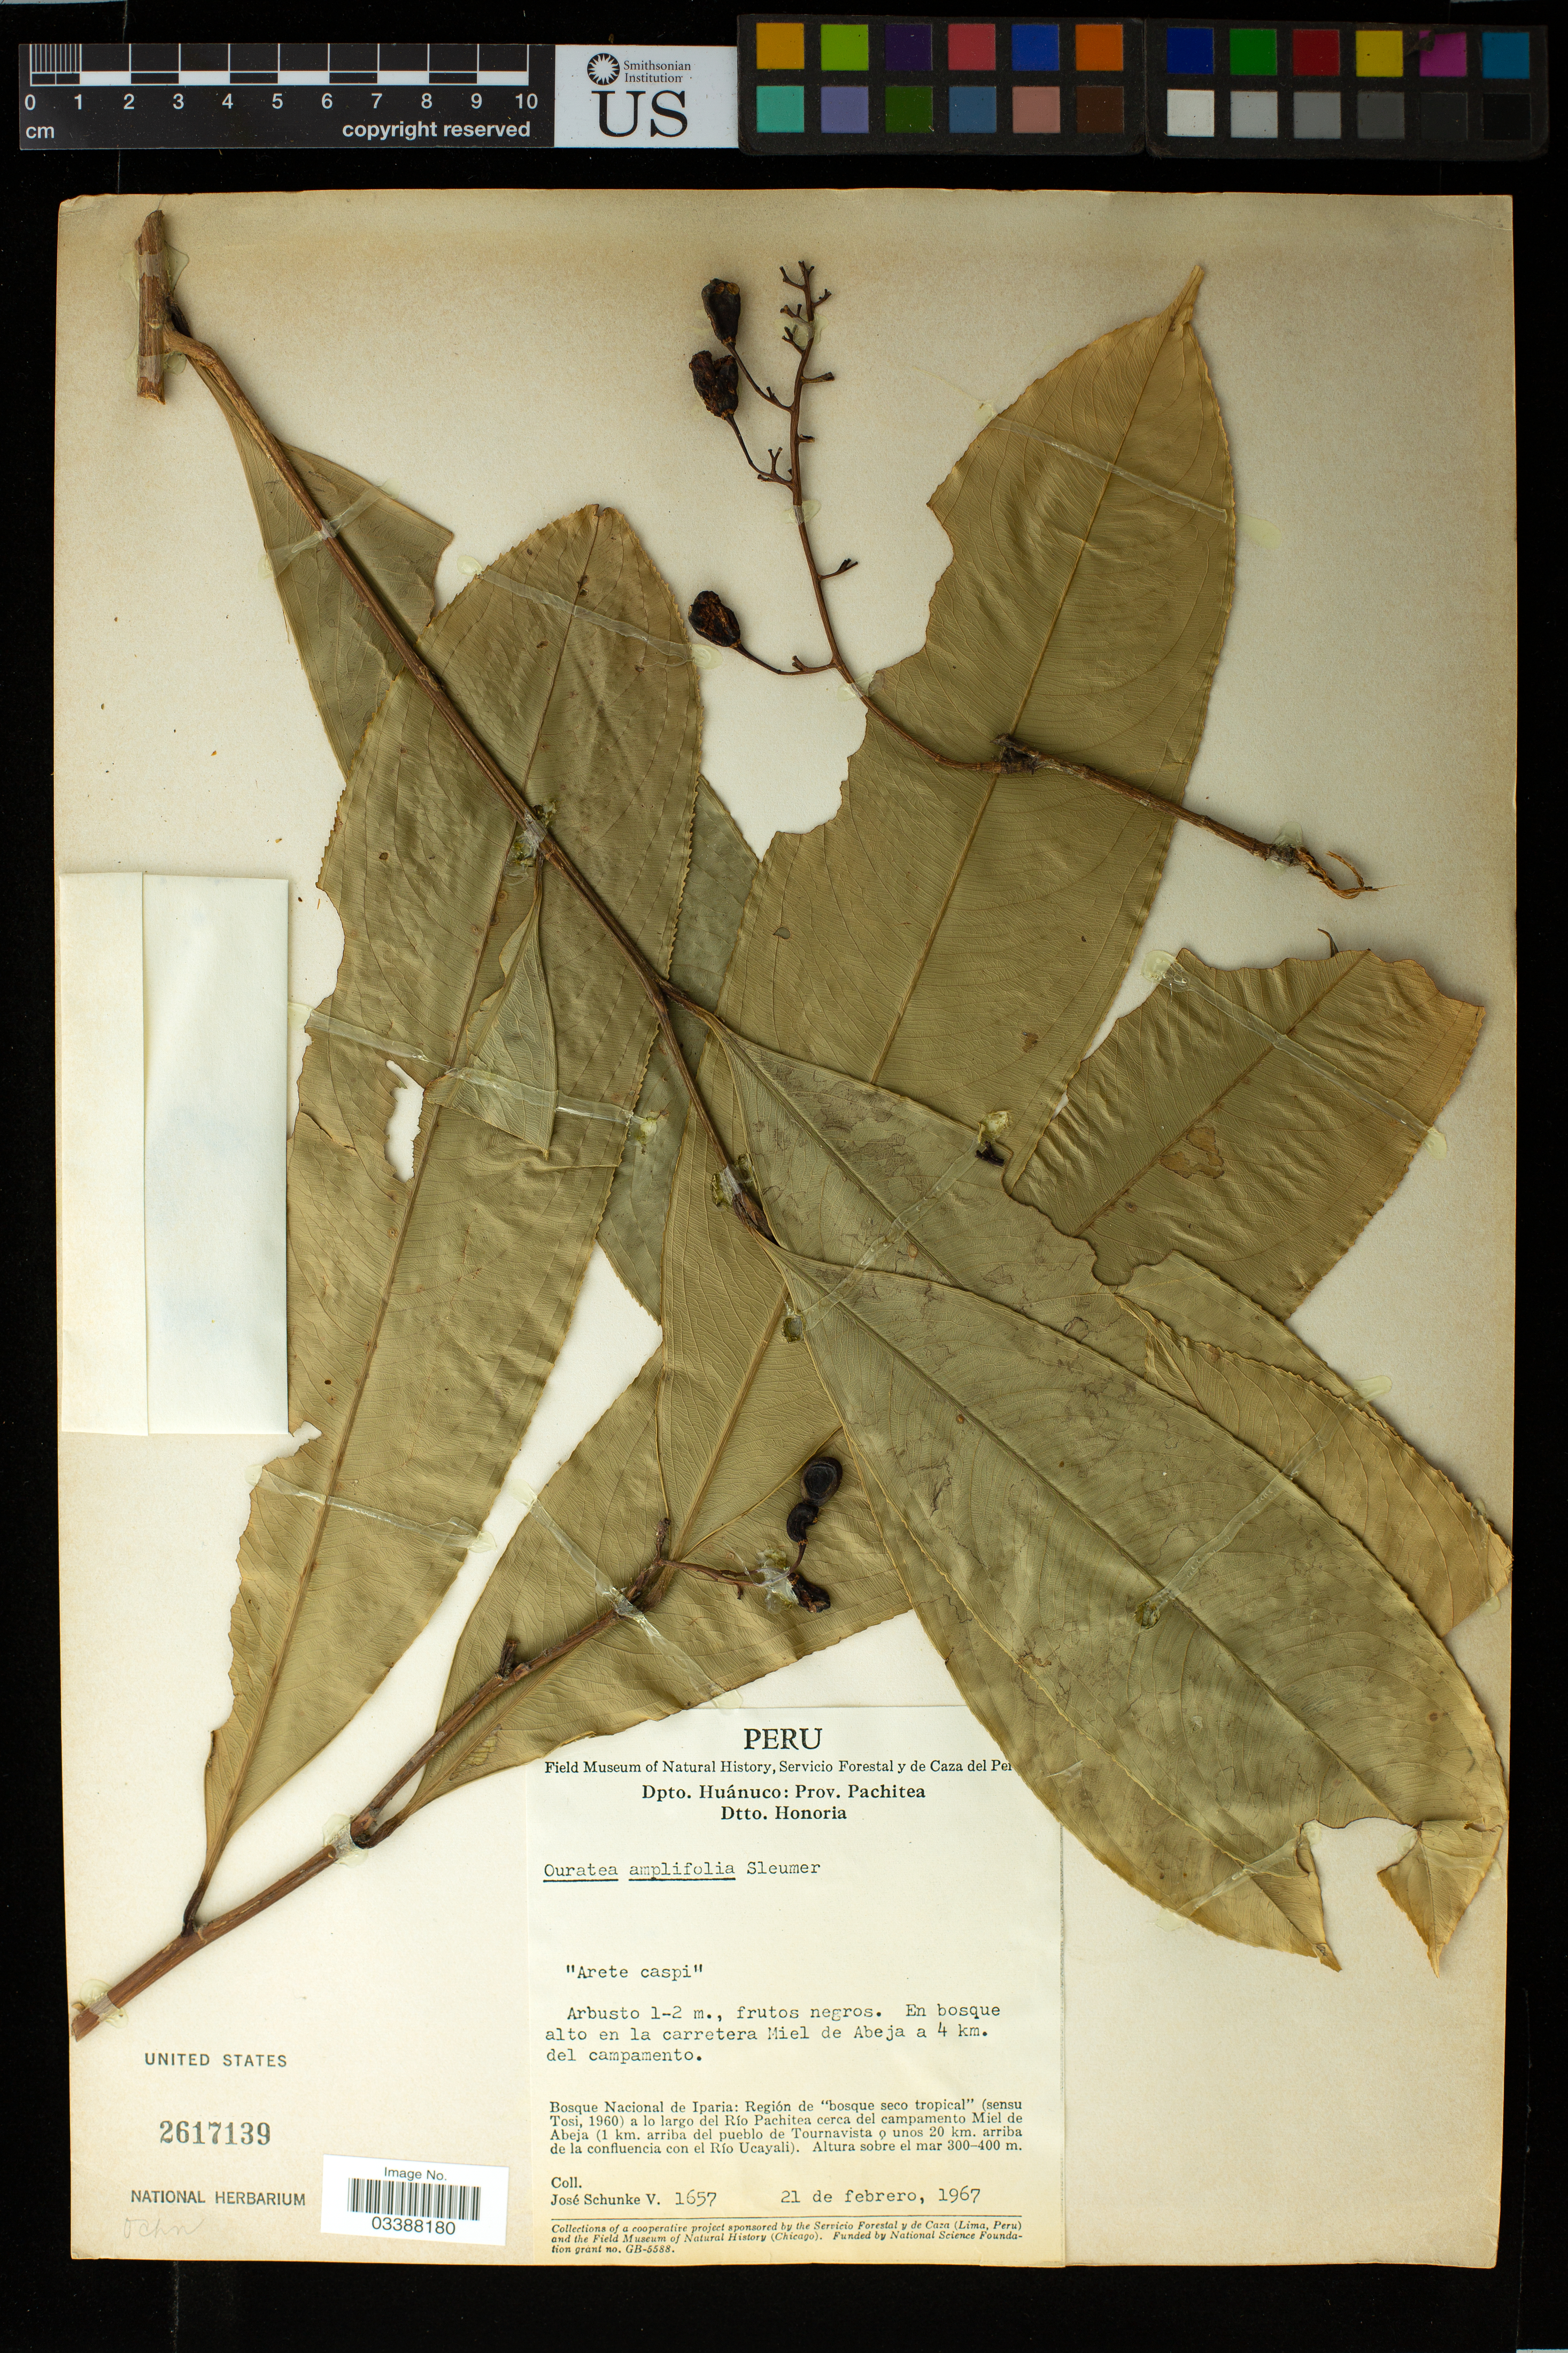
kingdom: Plantae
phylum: Tracheophyta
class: Magnoliopsida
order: Malpighiales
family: Ochnaceae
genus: Ouratea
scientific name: Ouratea amplifolia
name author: Sleumer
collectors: J. Schunke Vigo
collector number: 1657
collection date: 1967-02-21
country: Peru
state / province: Huánuco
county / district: Pachitea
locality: Bosque Nacional de Iparia: Region de "Bosque seco tropical" a lo largo del Rio Pachitea cerca del campamento Miel de Abeja 91 km. arriba del pueblo de Tournavista o unos 20 km. arriba de la confluencia con el Rio Ucayali. En la carretera Miel de Abeja a 4 km. del campamento.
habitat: bosque alto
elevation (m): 300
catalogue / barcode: US 2617139